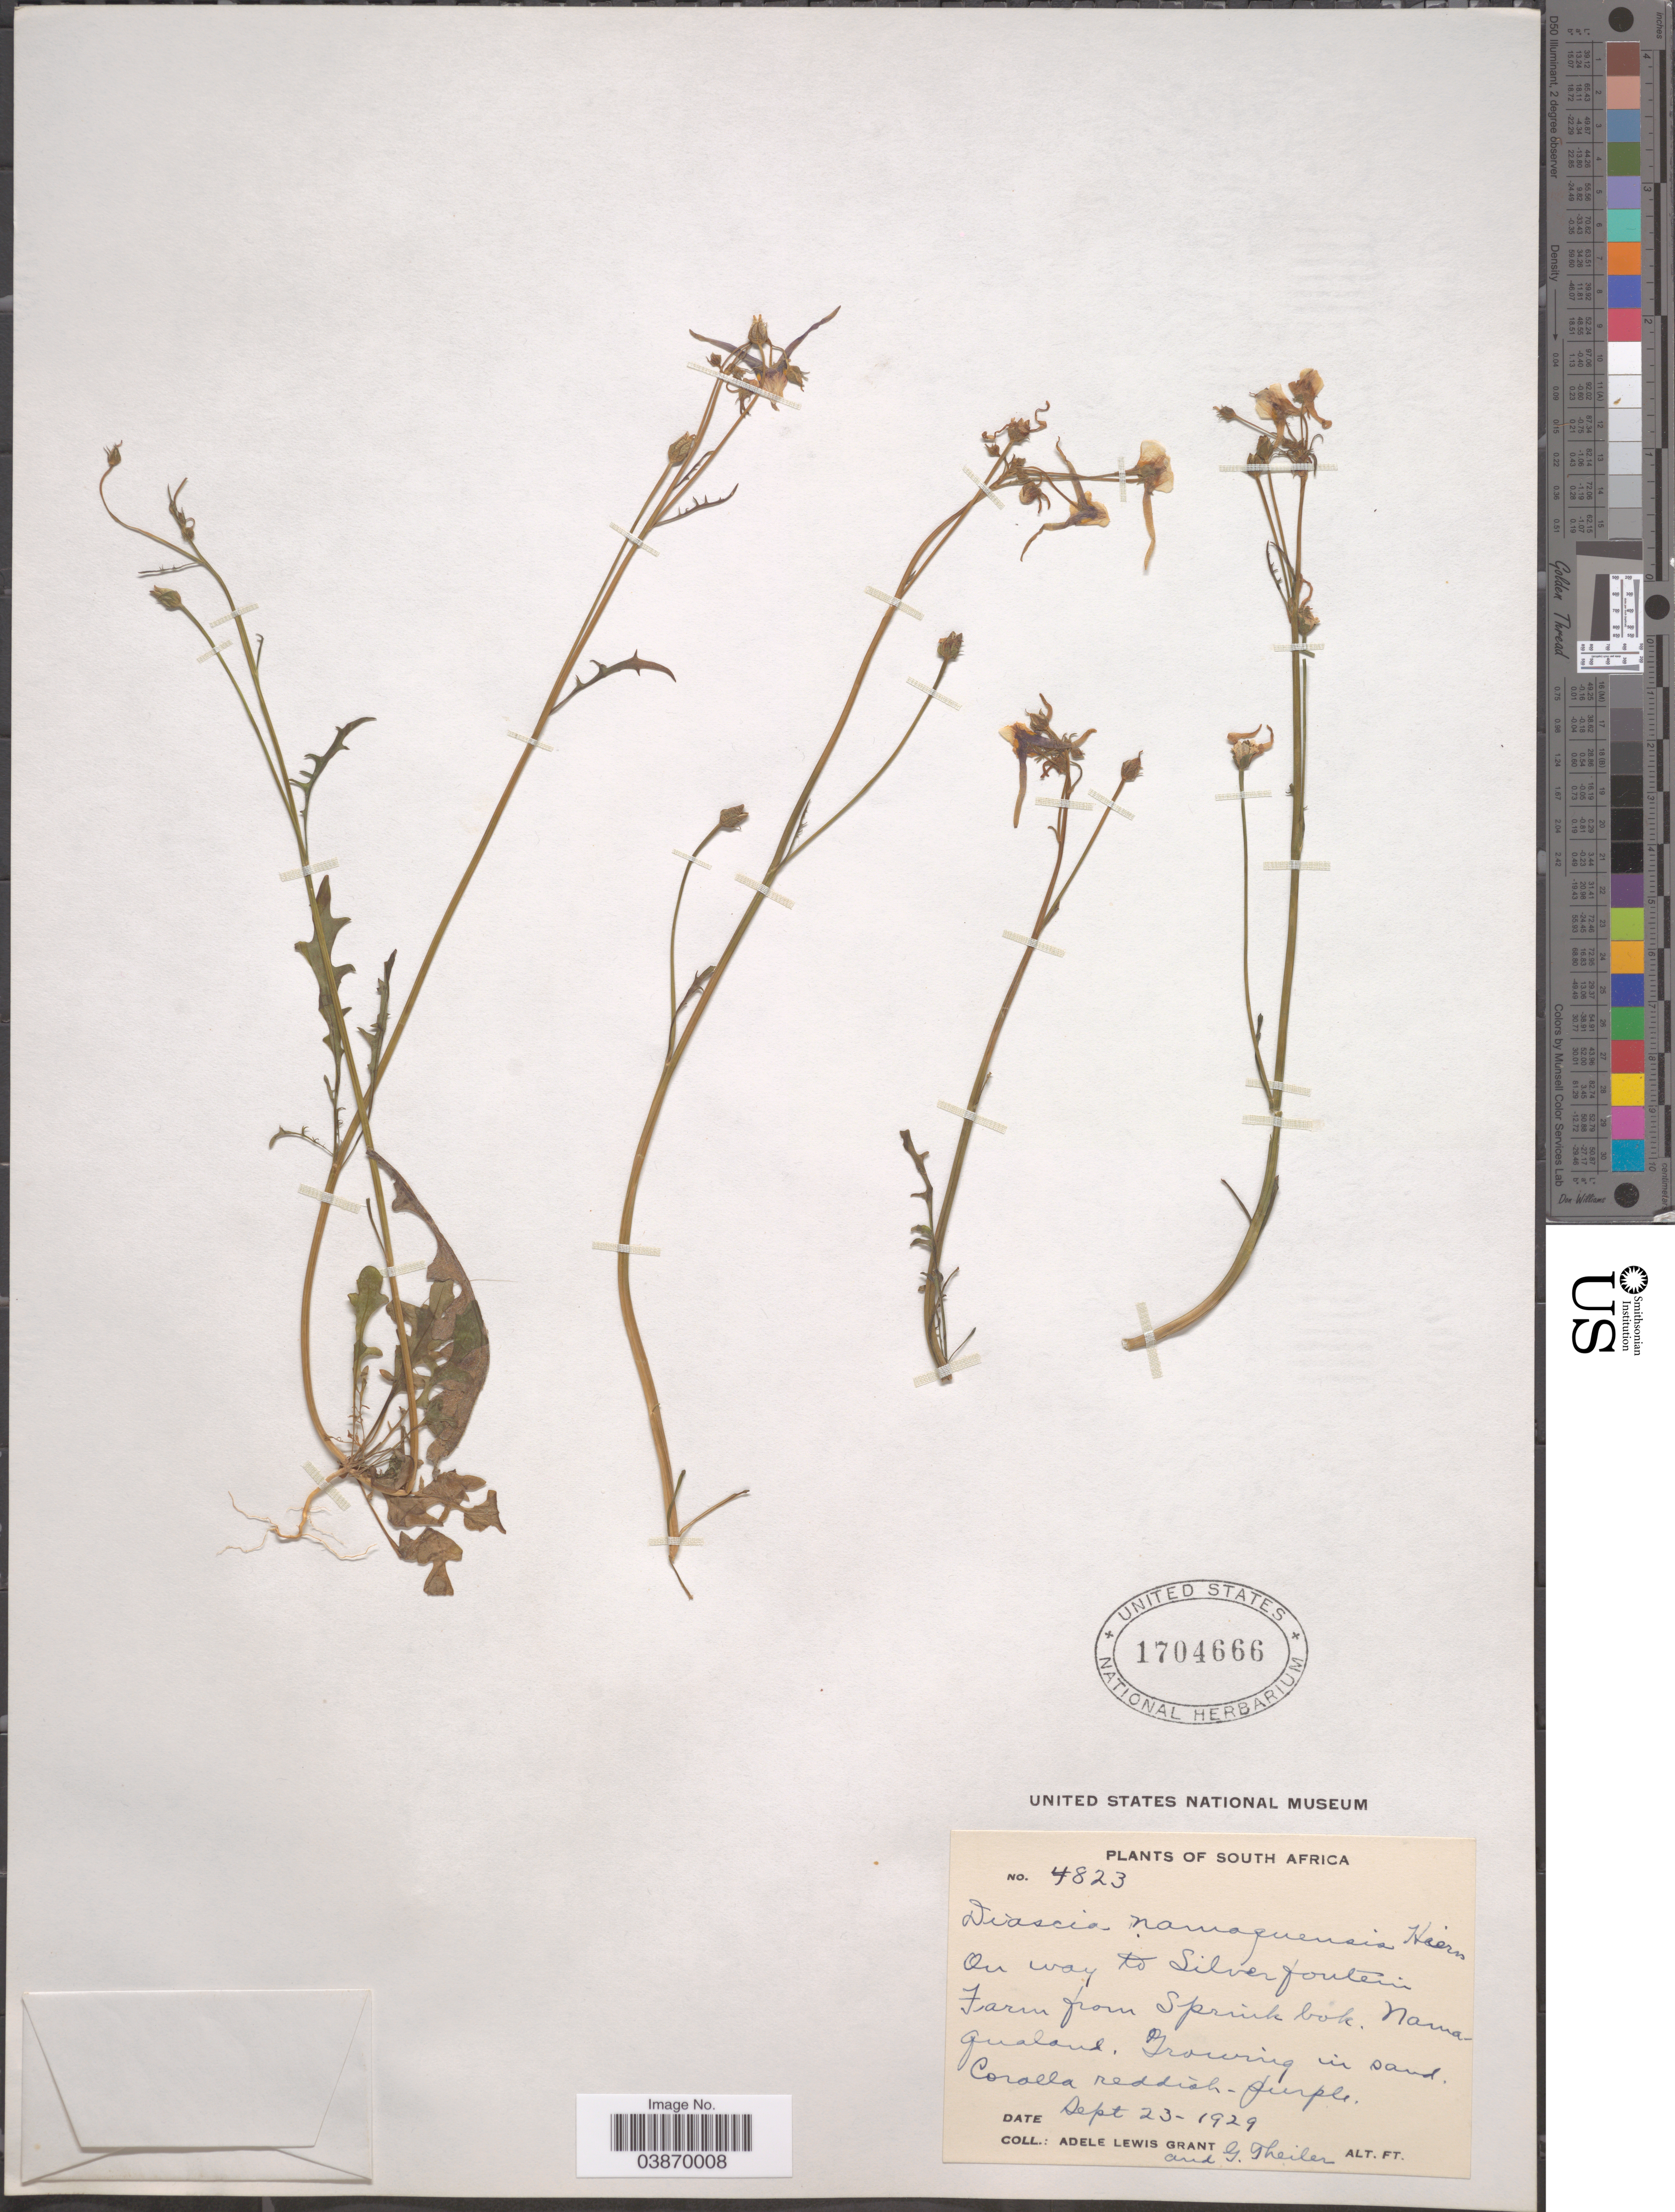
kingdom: Plantae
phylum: Tracheophyta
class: Magnoliopsida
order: Lamiales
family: Scrophulariaceae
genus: Diascia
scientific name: Diascia namaquensis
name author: Hiern in Dyer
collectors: A. L. Grant & G. Theiler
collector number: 4823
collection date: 1929-09-23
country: South Africa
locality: On way to Silver fontein Farm from Spring bok, Namaqualand.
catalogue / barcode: US 1704666